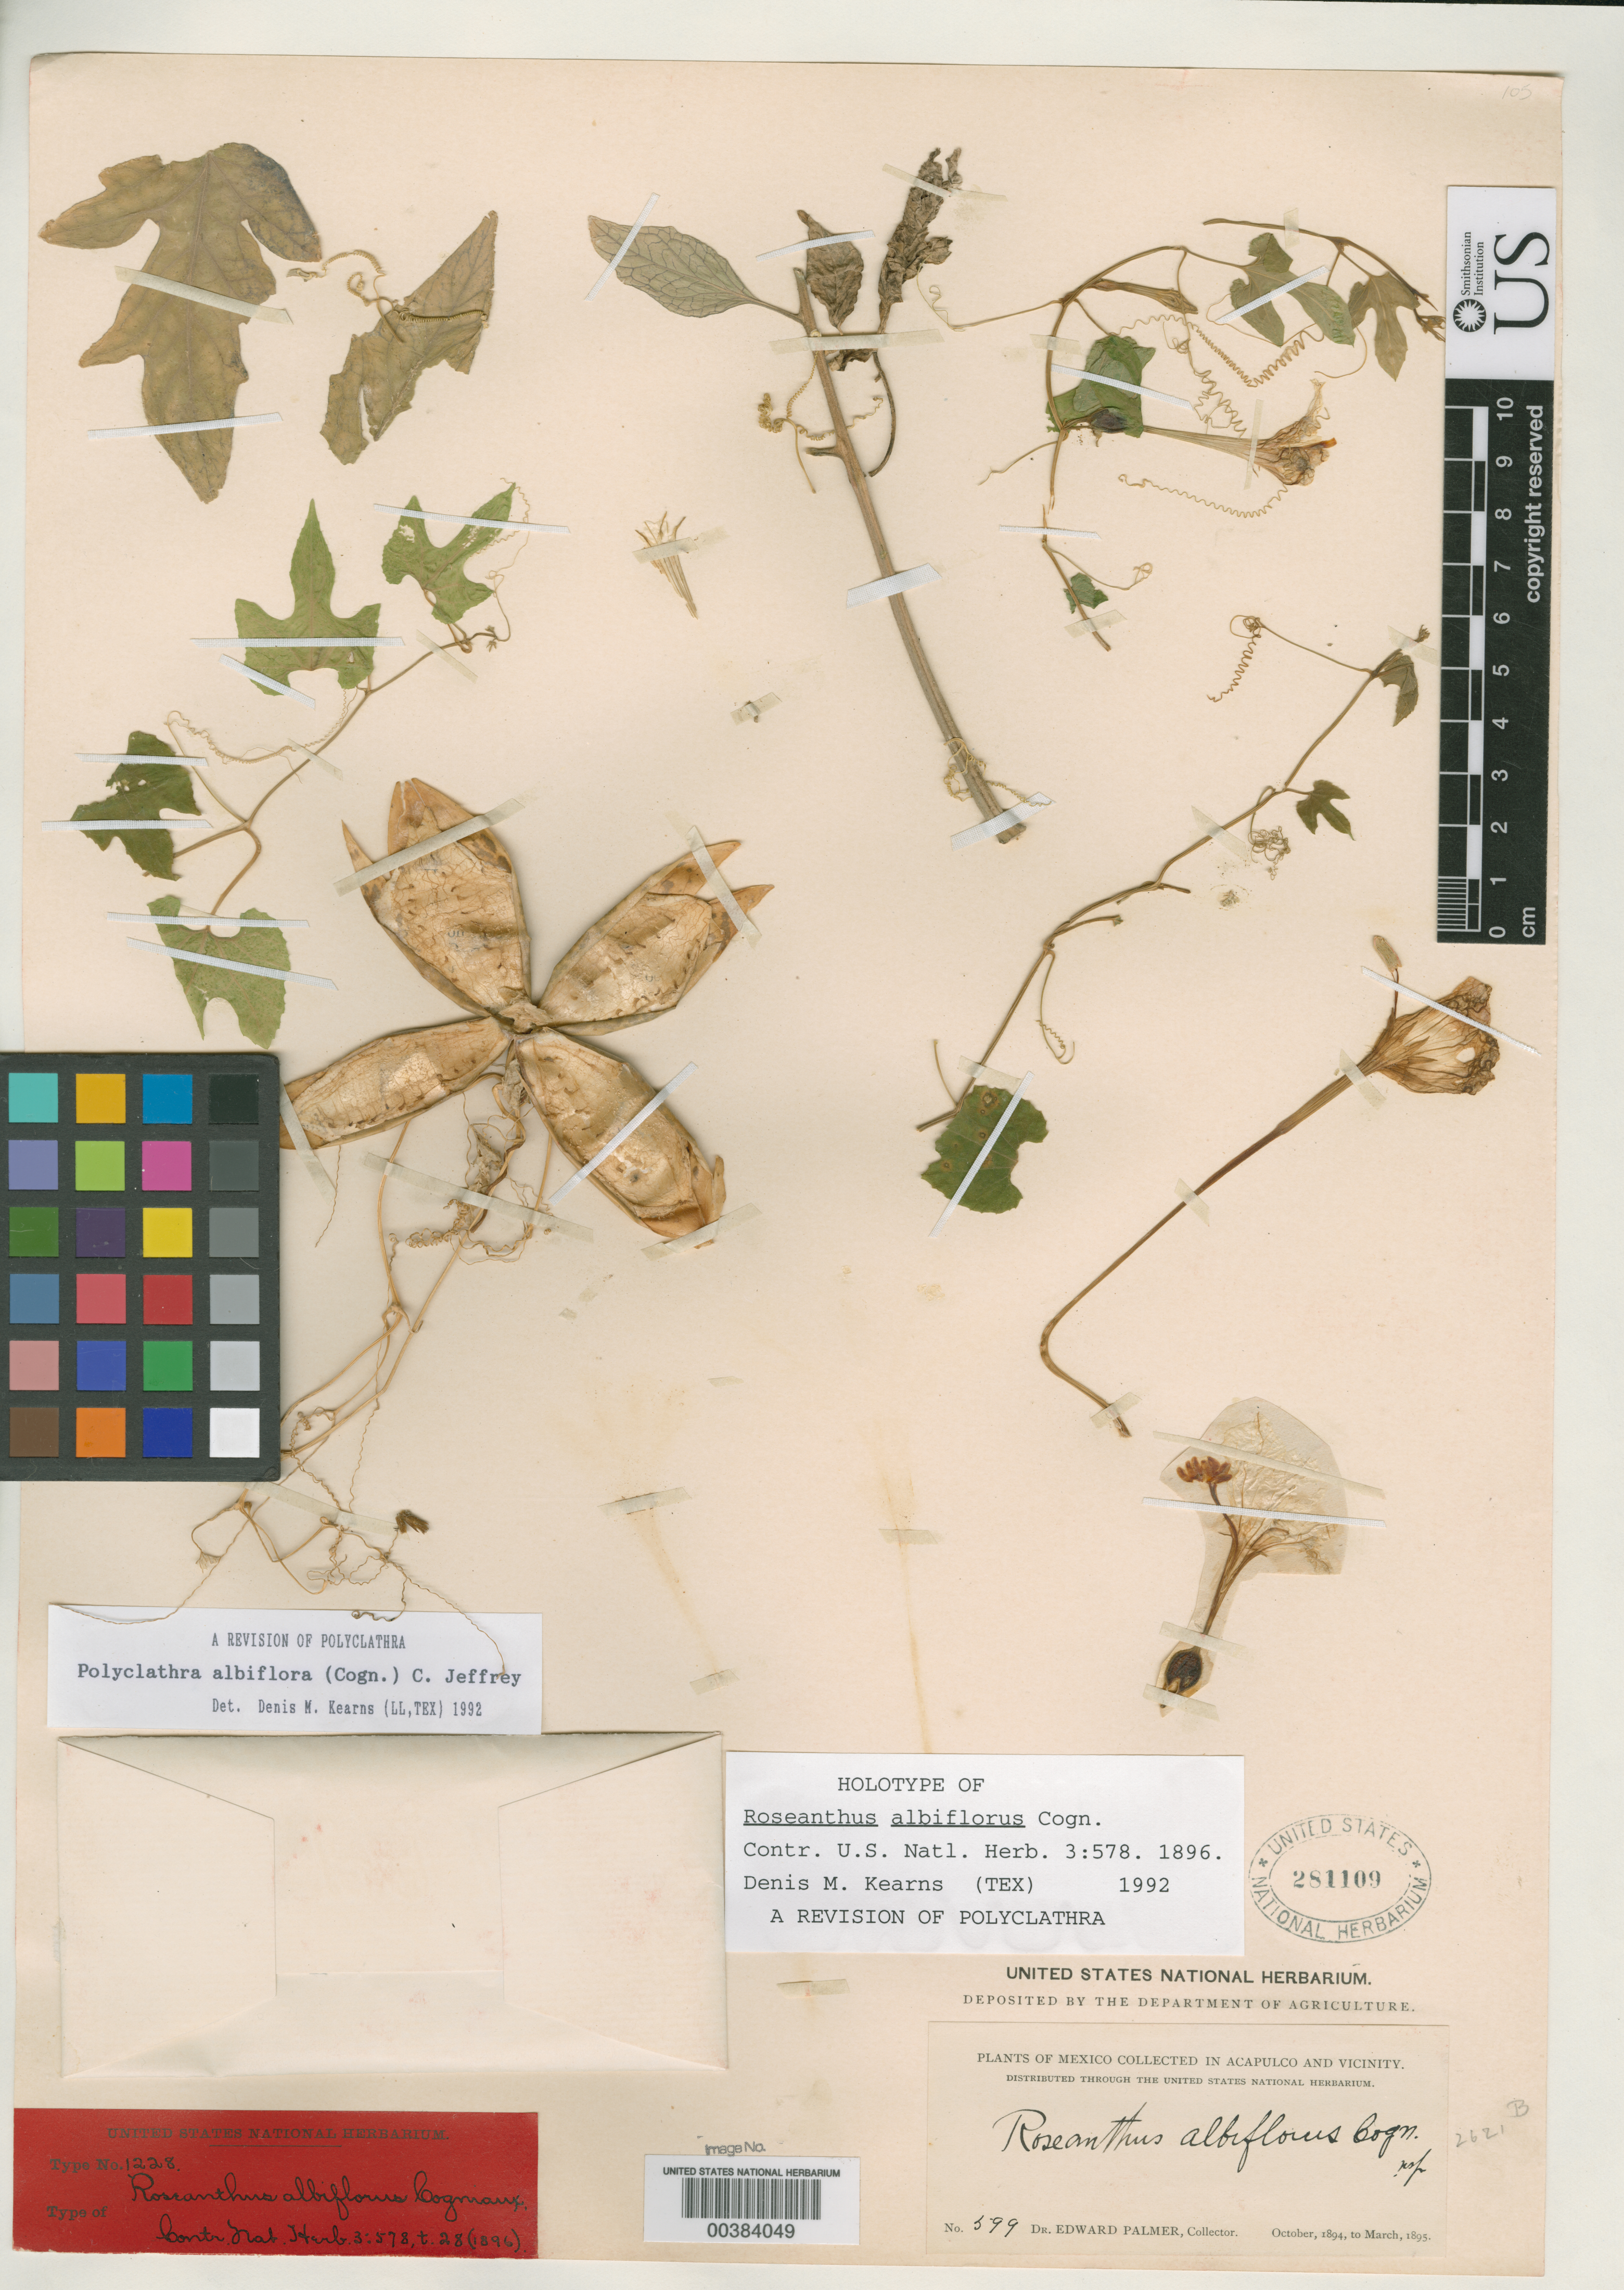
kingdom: Plantae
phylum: Tracheophyta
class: Magnoliopsida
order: Cucurbitales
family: Cucurbitaceae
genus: Roseanthus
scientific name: Roseanthus albiflorus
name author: Cogn.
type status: Holotype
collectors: E. Palmer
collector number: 599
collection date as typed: Mar 1895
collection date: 1895-03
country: Mexico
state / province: Guerrero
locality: Near Acapulco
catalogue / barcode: US 281109